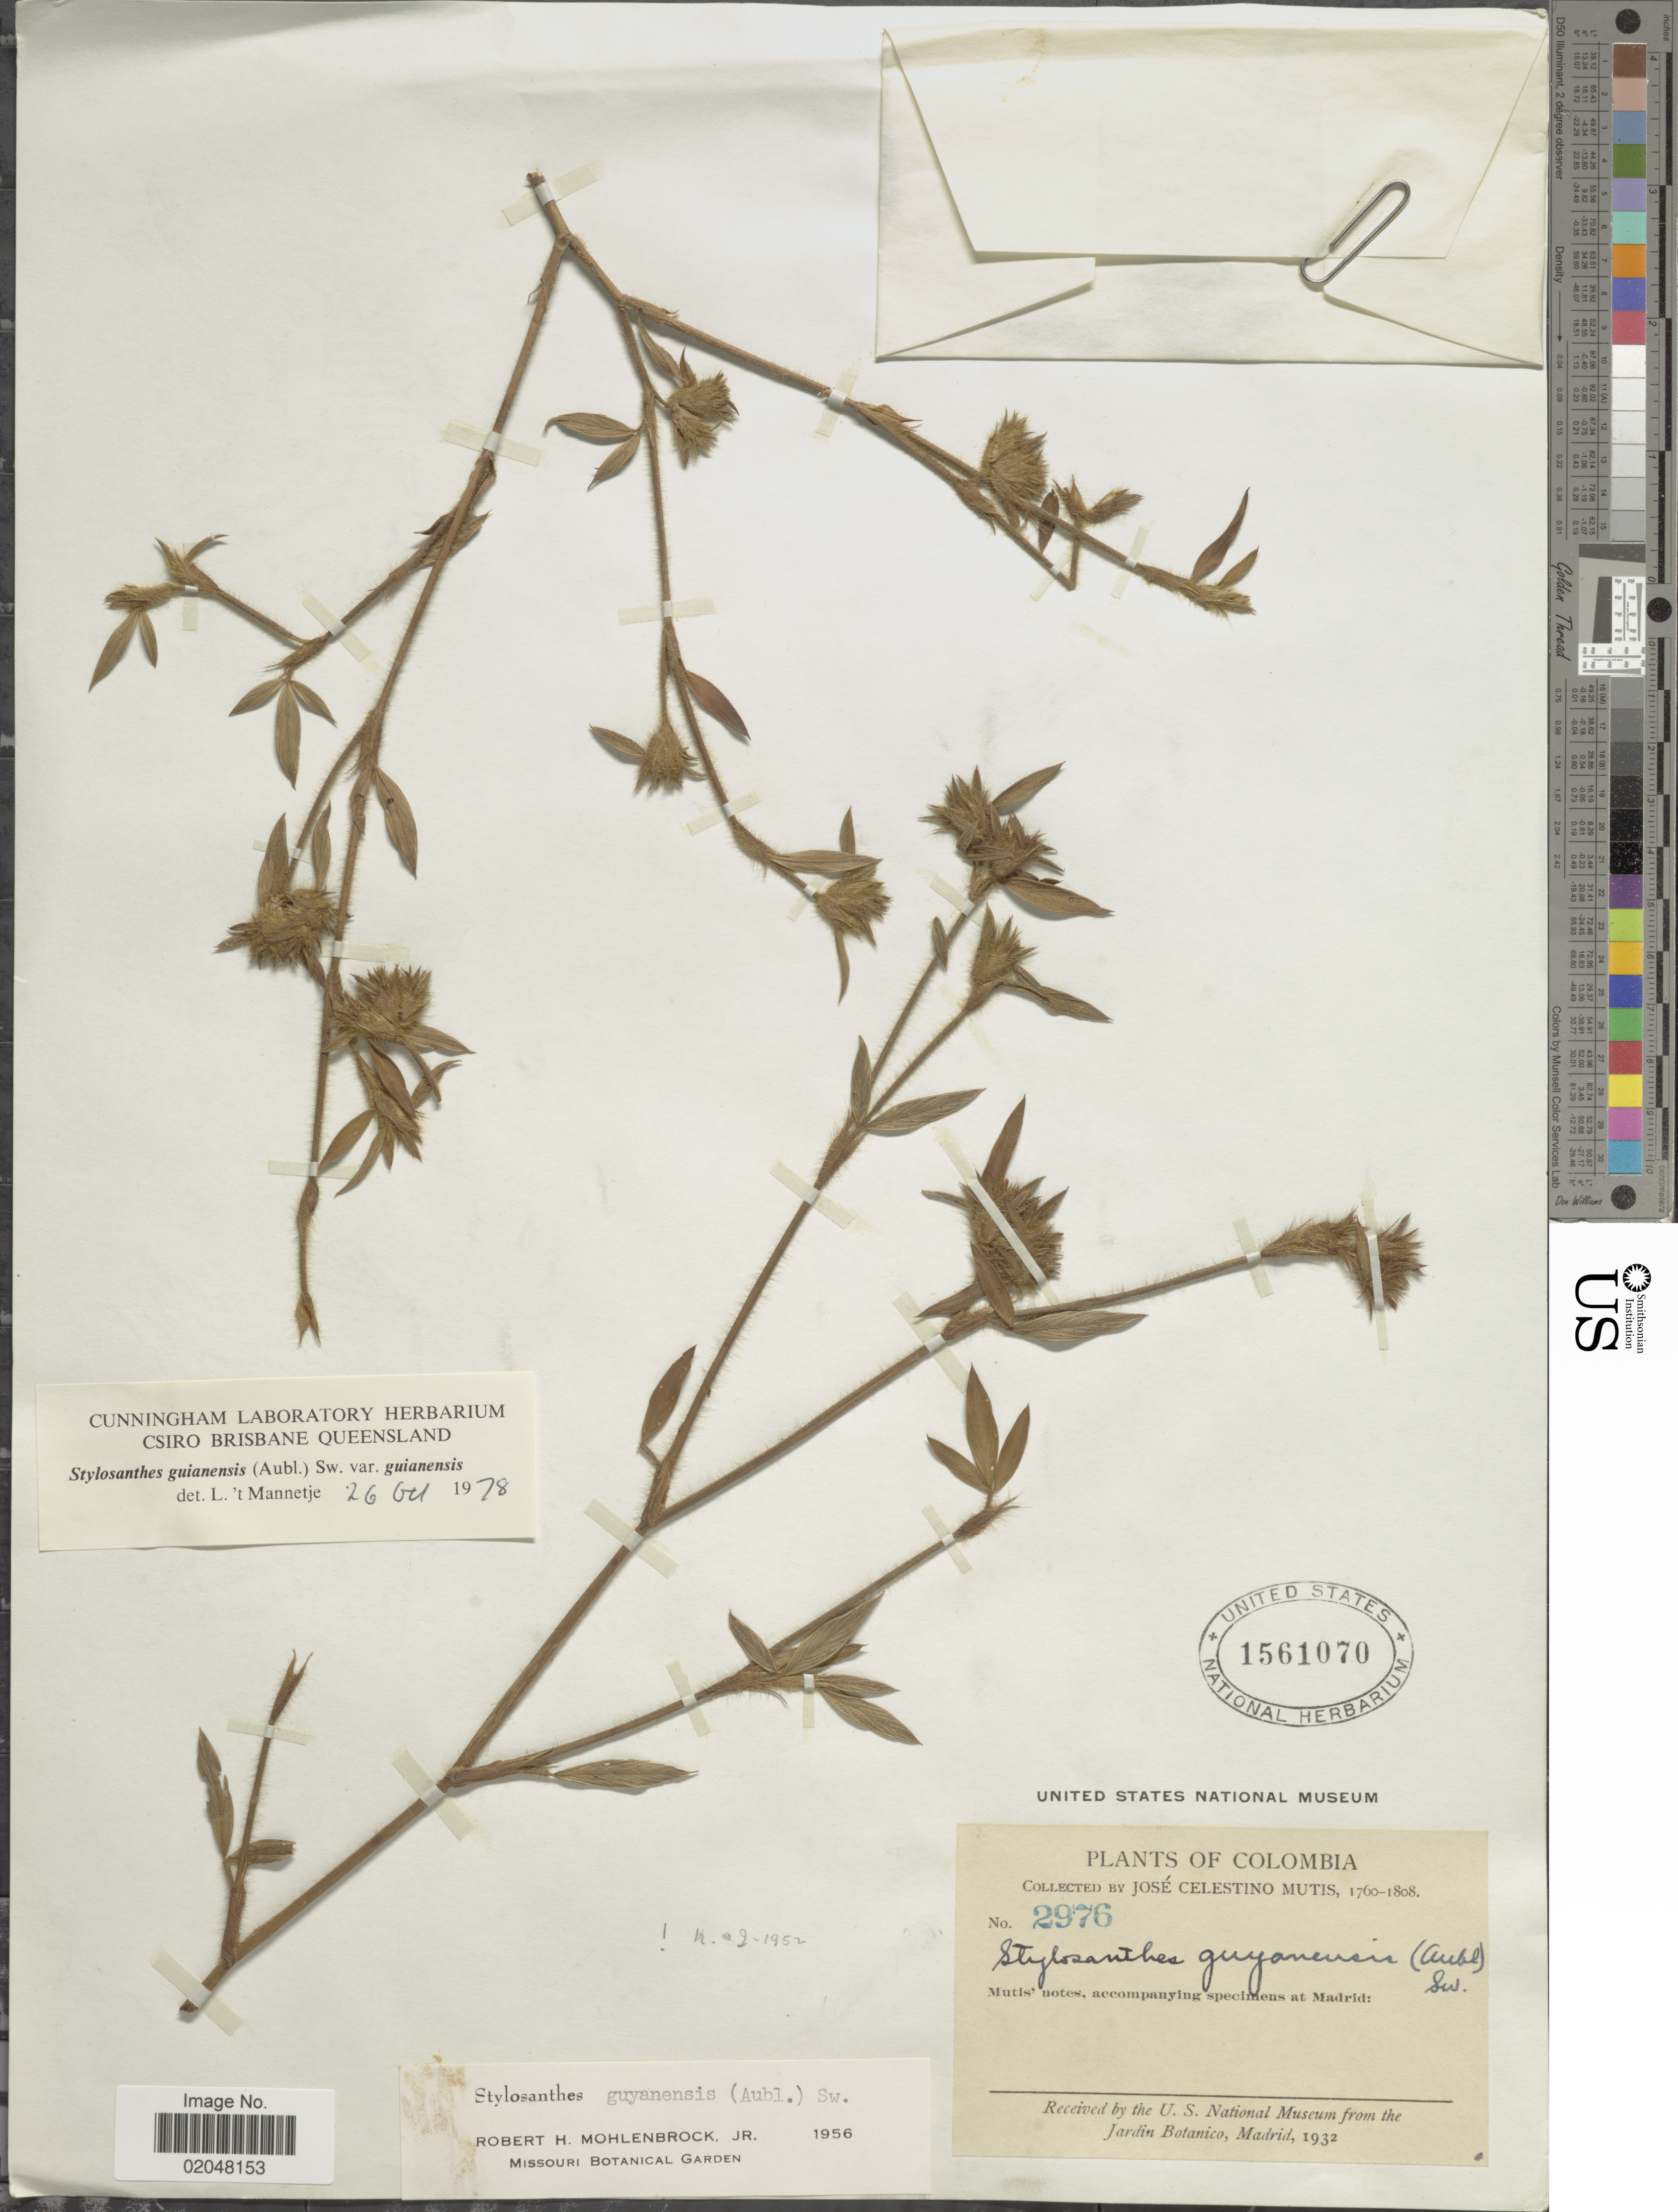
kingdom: Plantae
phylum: Tracheophyta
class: Magnoliopsida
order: Fabales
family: Fabaceae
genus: Stylosanthes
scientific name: Stylosanthes guianensis var. guianensis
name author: (Aubl.) Sw.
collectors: J. C. B. Mutis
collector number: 2976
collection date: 1760/1808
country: Colombia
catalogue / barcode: US 1561070